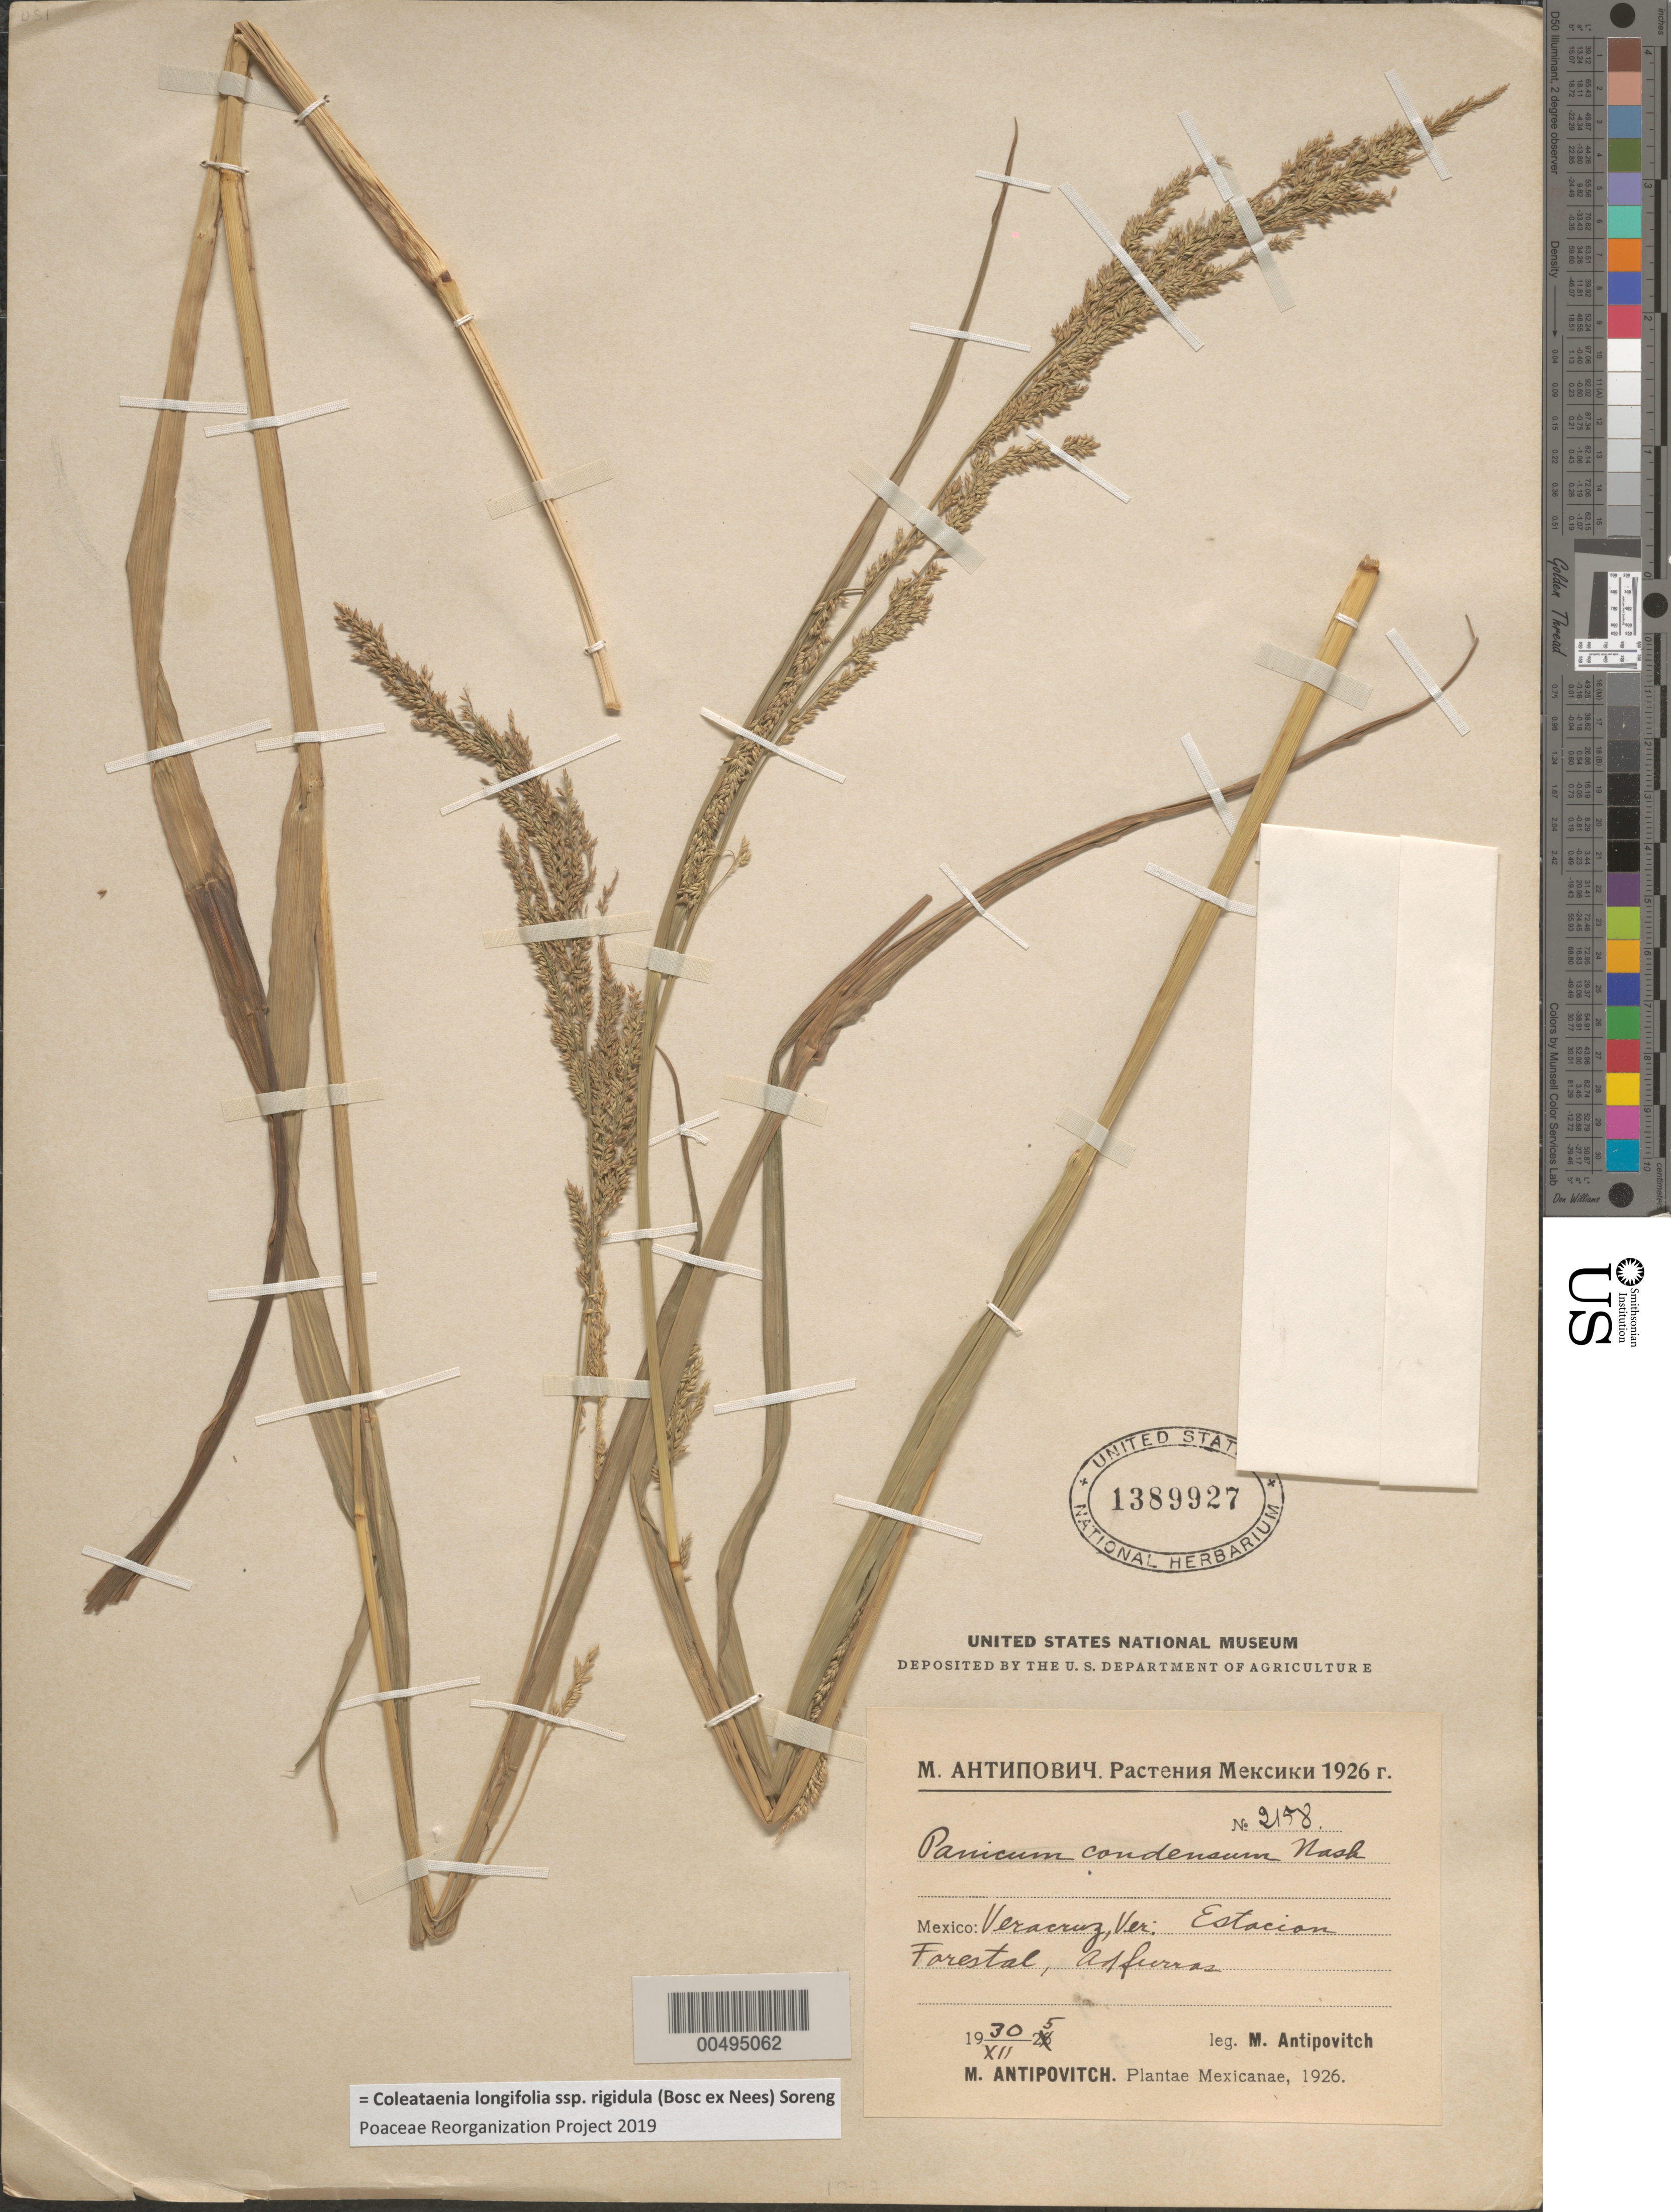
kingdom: Plantae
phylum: Tracheophyta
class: Liliopsida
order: Poales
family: Poaceae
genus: Panicum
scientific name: Panicum congestum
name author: Renvoize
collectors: M. Antipovitch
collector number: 2158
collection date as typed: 30 Dec 1925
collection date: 1925-12-30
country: Mexico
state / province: Veracruz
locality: Veracruz, Estacion Forestal, Ad Sierras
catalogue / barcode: US 1389927